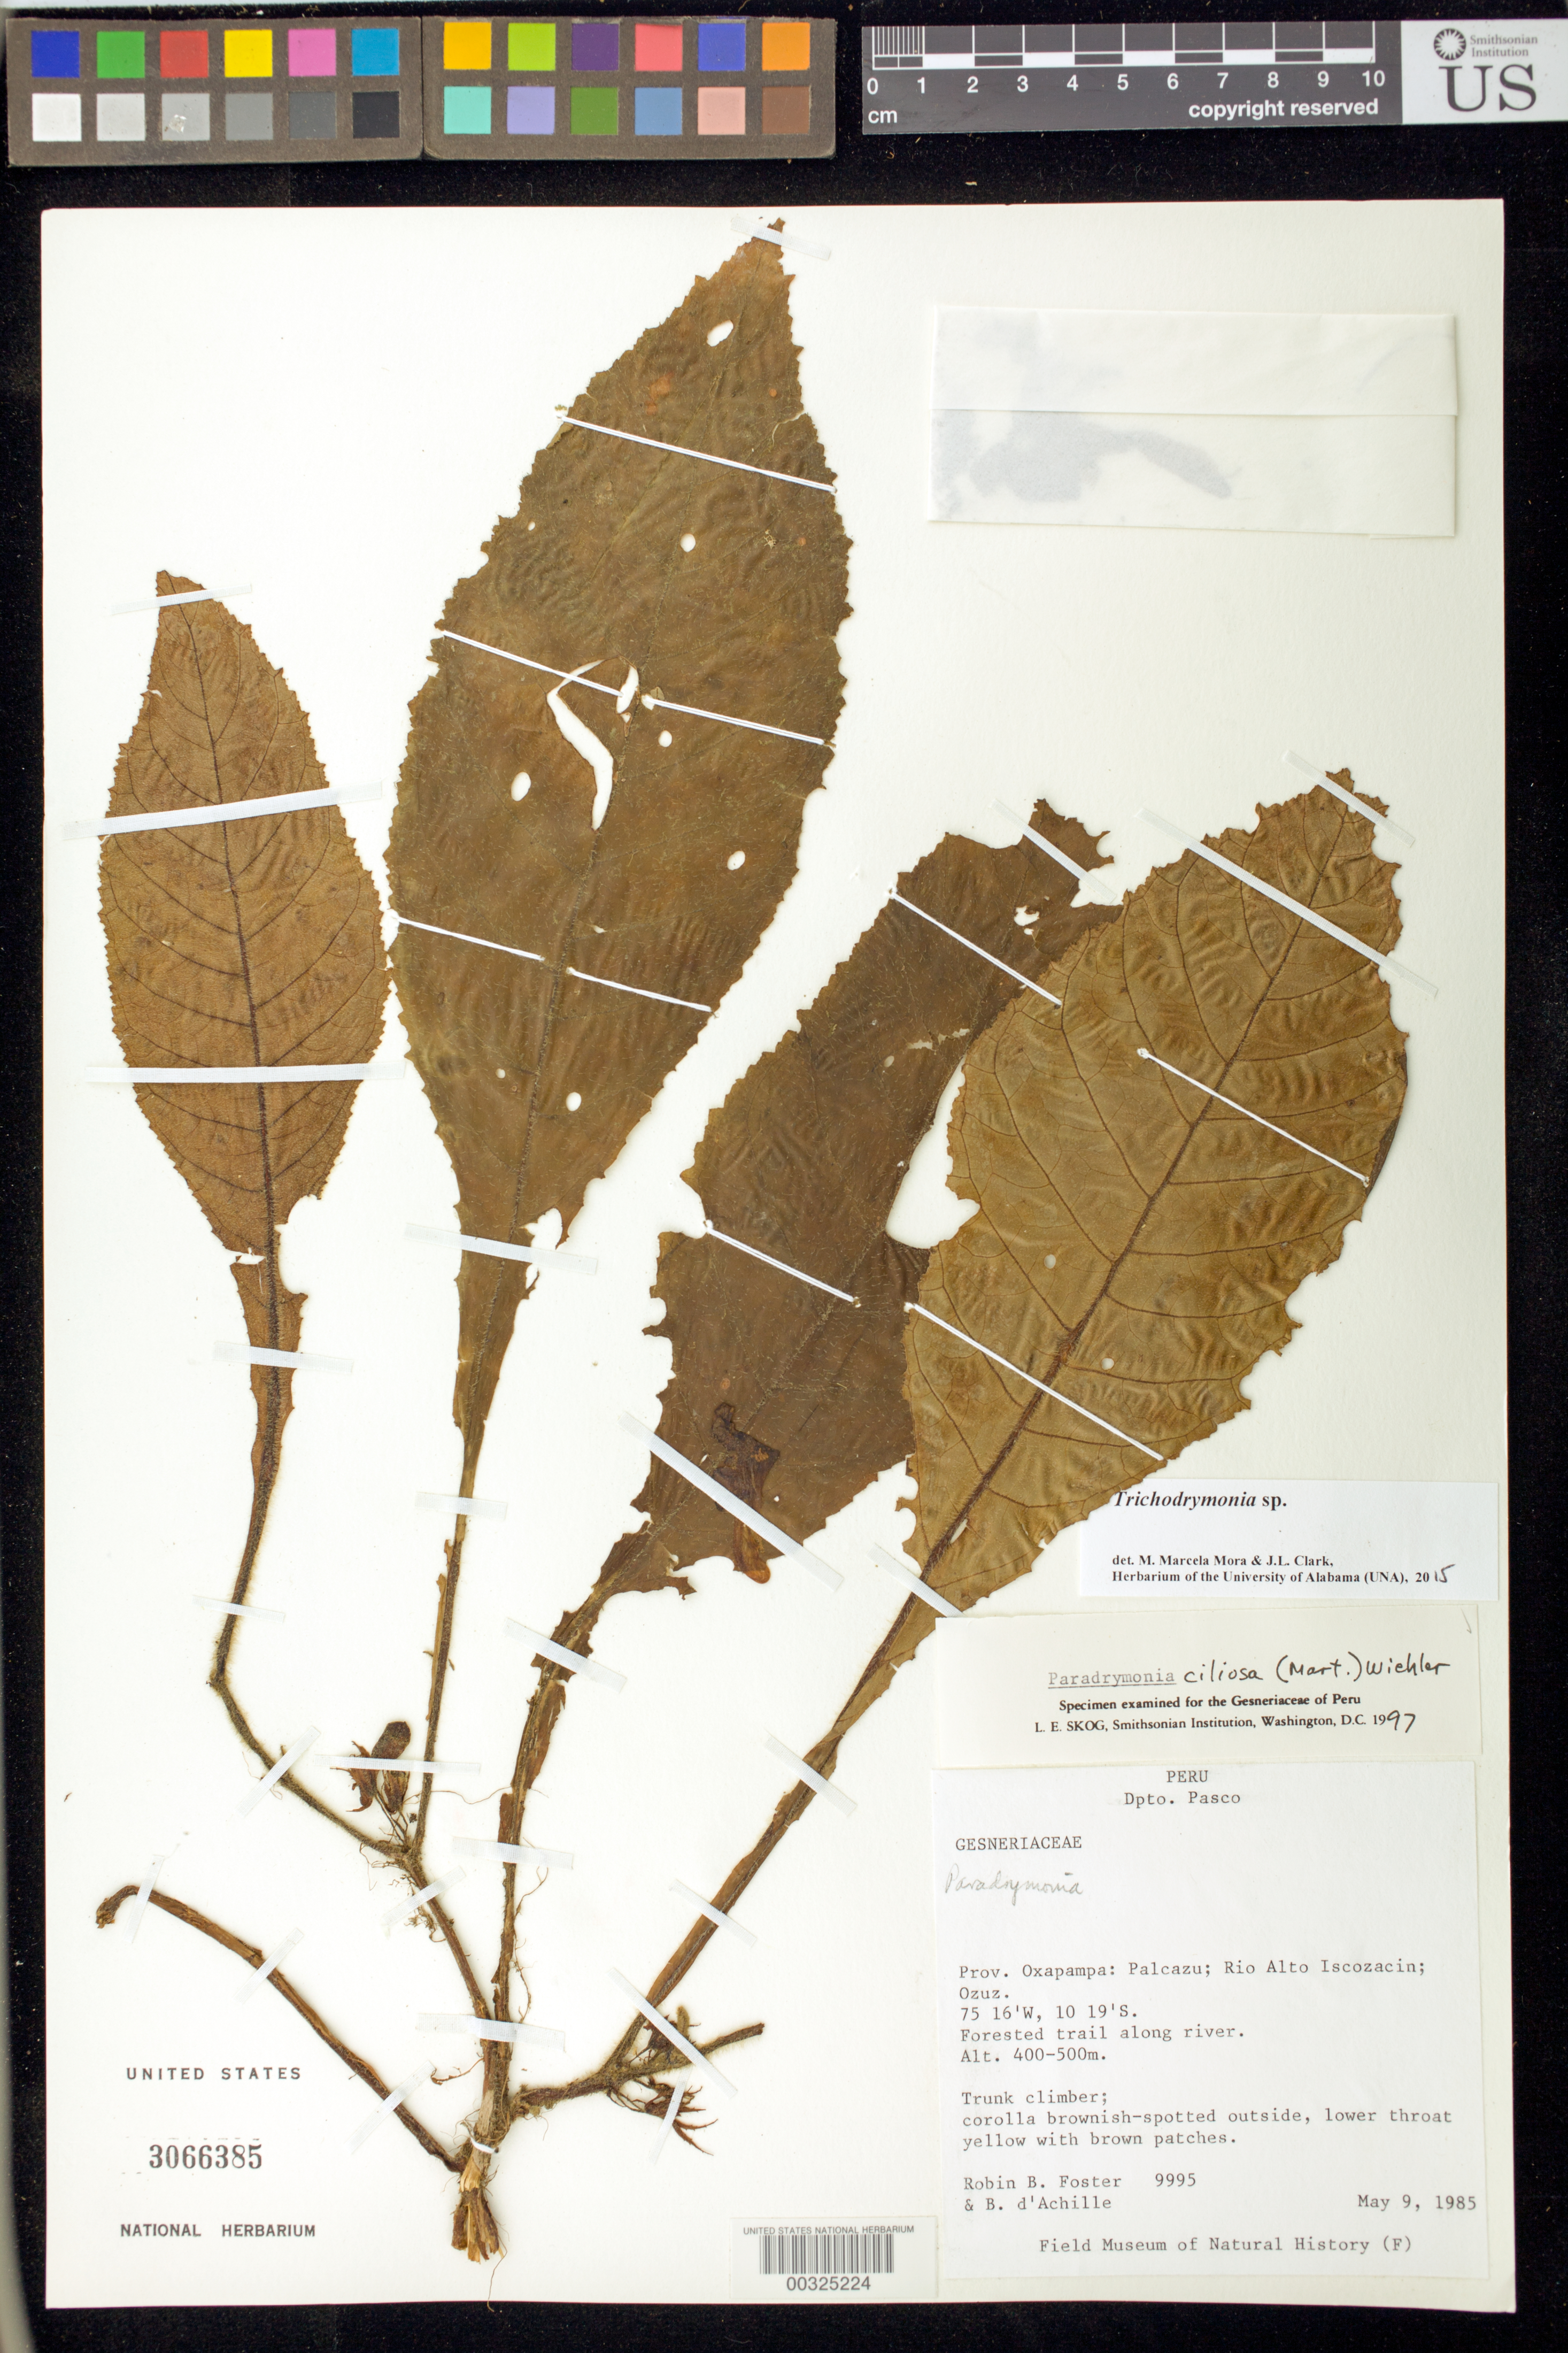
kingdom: Plantae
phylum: Tracheophyta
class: Magnoliopsida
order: Lamiales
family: Gesneriaceae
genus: Trichodrymonia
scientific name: Trichodrymonia sp.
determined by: Mora, M. M.; Clark, J. L.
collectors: R. B. Foster & B. D'achille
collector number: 9995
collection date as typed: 09 May 1985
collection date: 1985-05-09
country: Peru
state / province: Pasco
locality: Prov. Oxapampa; Palcazu, Rio Alto Iscozacin, Ozuz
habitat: Forested trail along river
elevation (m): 400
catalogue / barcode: US 3066385